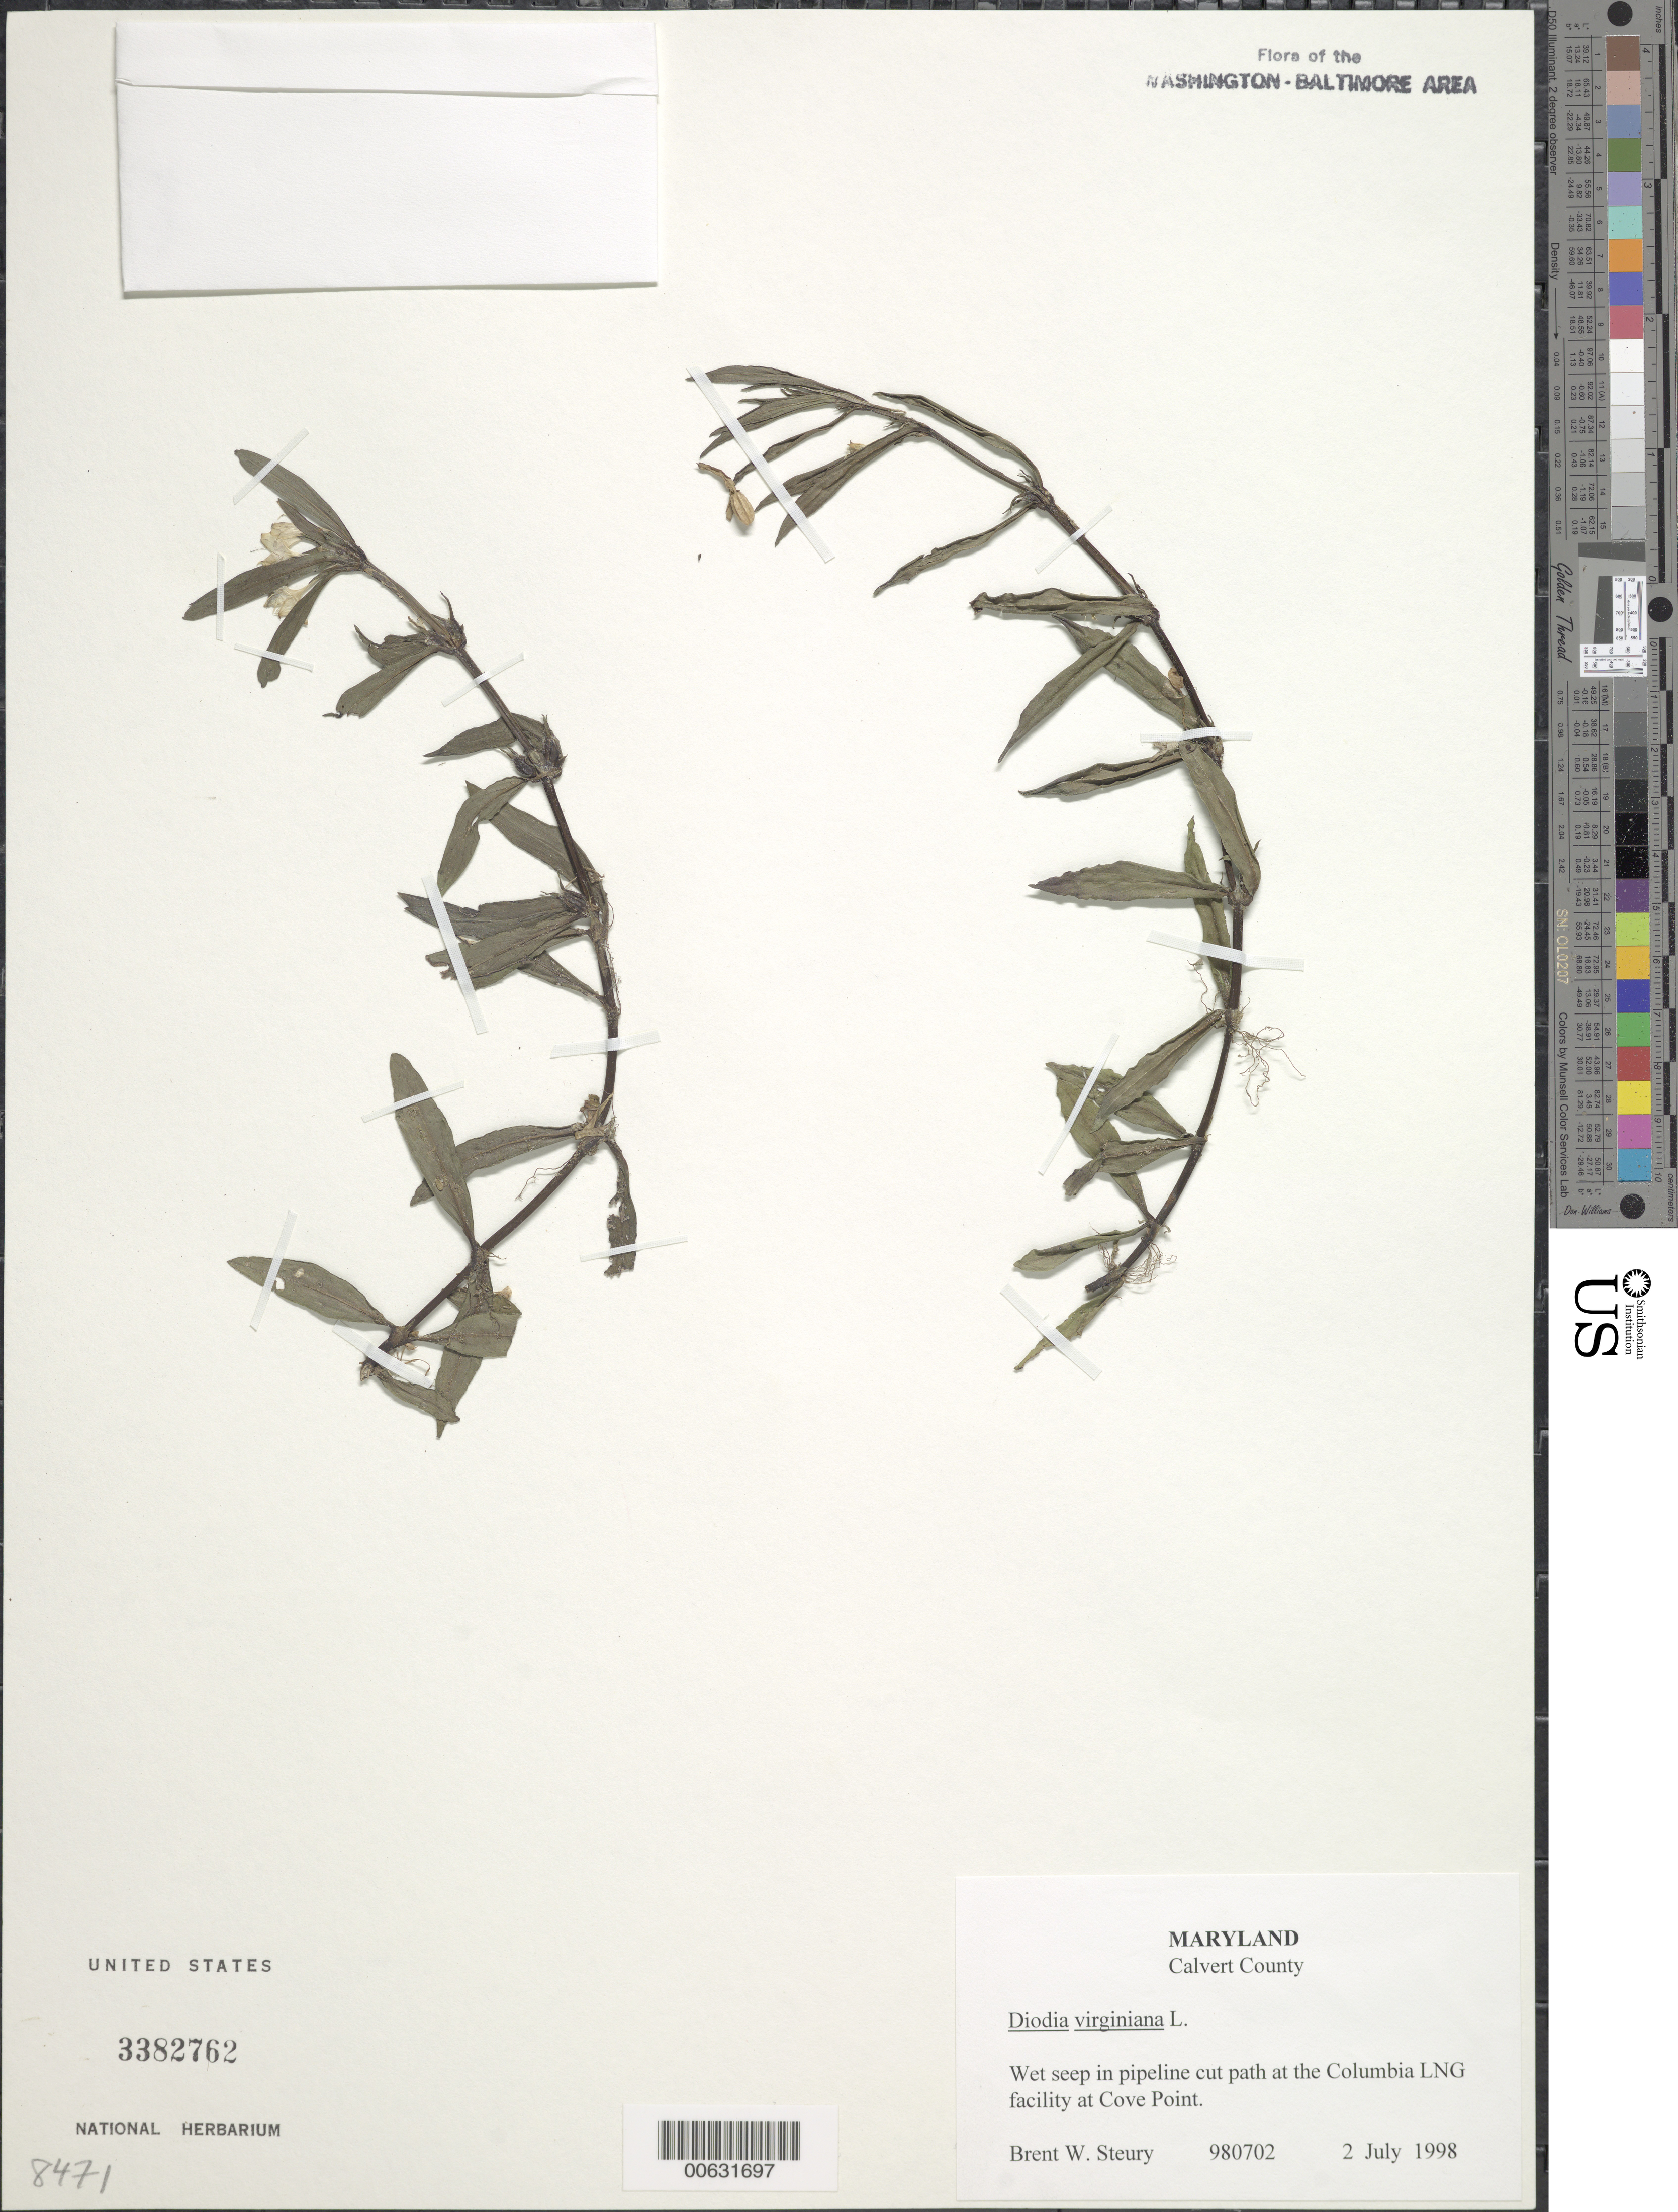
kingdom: Plantae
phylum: Tracheophyta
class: Magnoliopsida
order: Gentianales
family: Rubiaceae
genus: Diodia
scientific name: Diodia virginiana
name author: L.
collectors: B. Steury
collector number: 980702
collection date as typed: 02 Jul 1998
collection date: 1998-07-02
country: United States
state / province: Maryland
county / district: Calvert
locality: At the Columbia LNG facility at Cove Point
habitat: Wet seep in pipeline cut path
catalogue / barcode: US 3382762